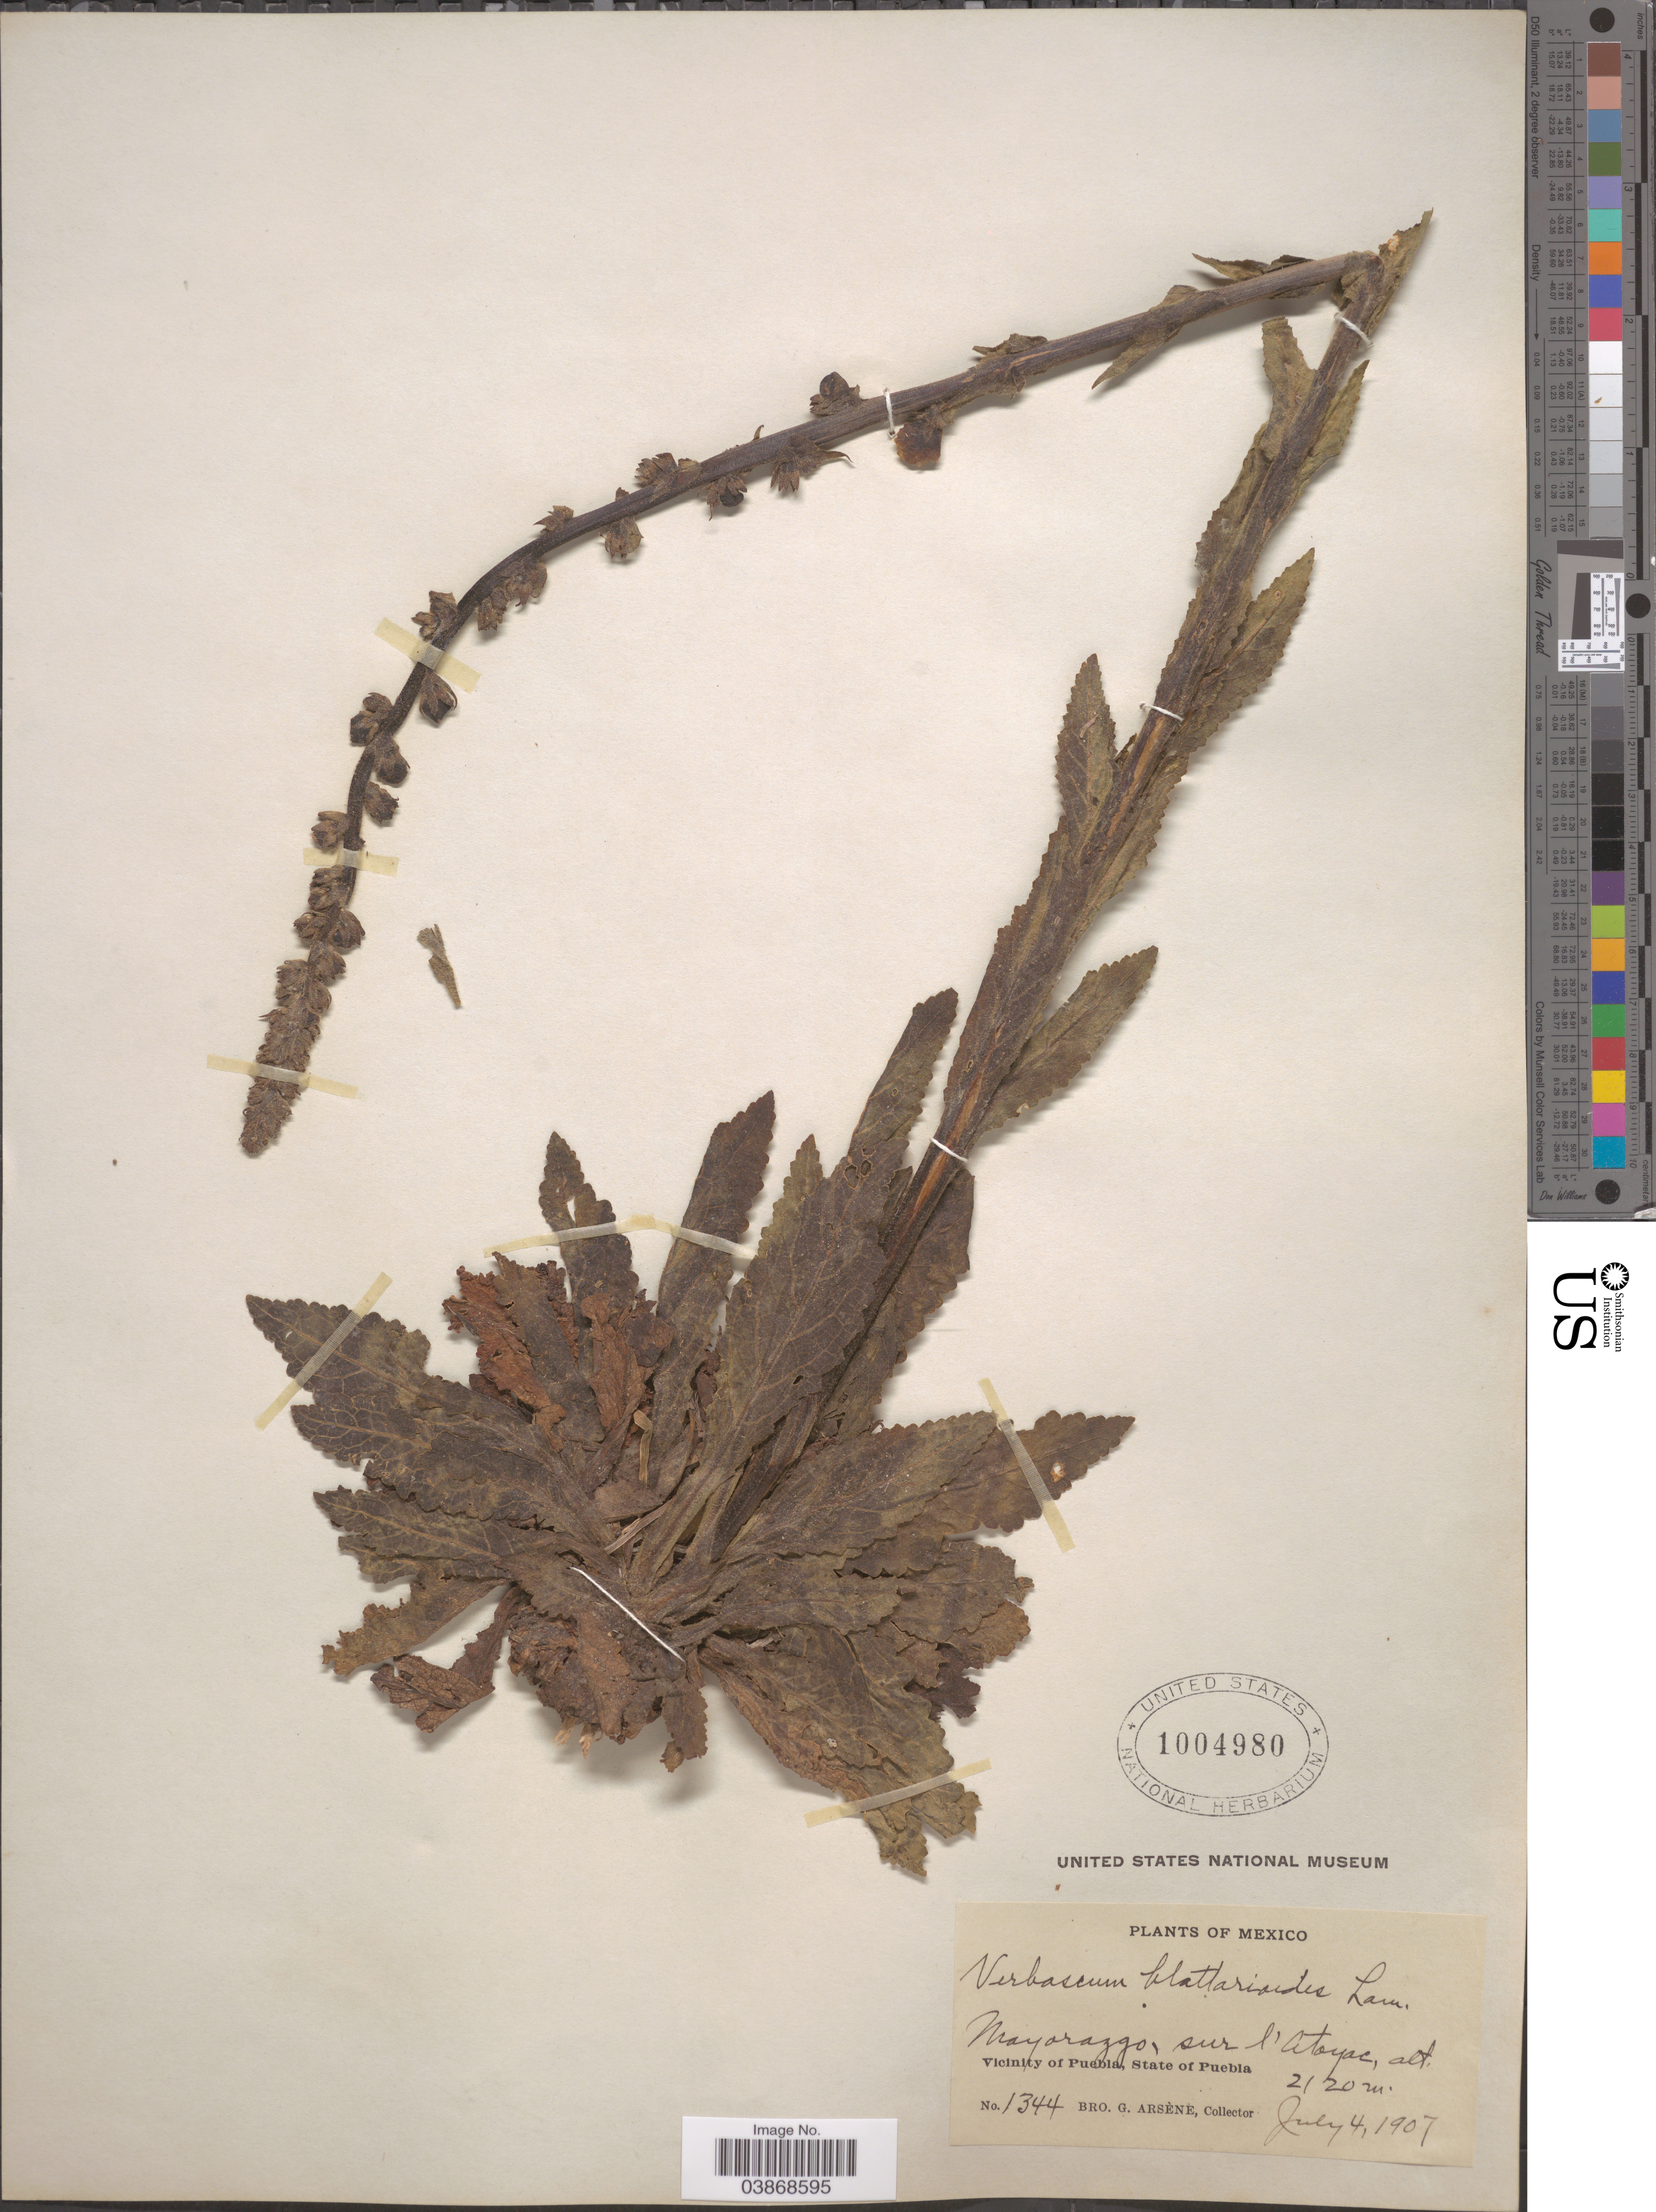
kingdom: Plantae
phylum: Tracheophyta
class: Magnoliopsida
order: Lamiales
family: Scrophulariaceae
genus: Verbascum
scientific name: Verbascum blattarioides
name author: Lam.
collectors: Bro. G. Arsène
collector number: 1344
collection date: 1907-07-04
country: Mexico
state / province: Puebla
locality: Mayorazgo, sur l'Atoyac. Vicinity of Puebla.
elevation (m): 2120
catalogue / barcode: US 1004980